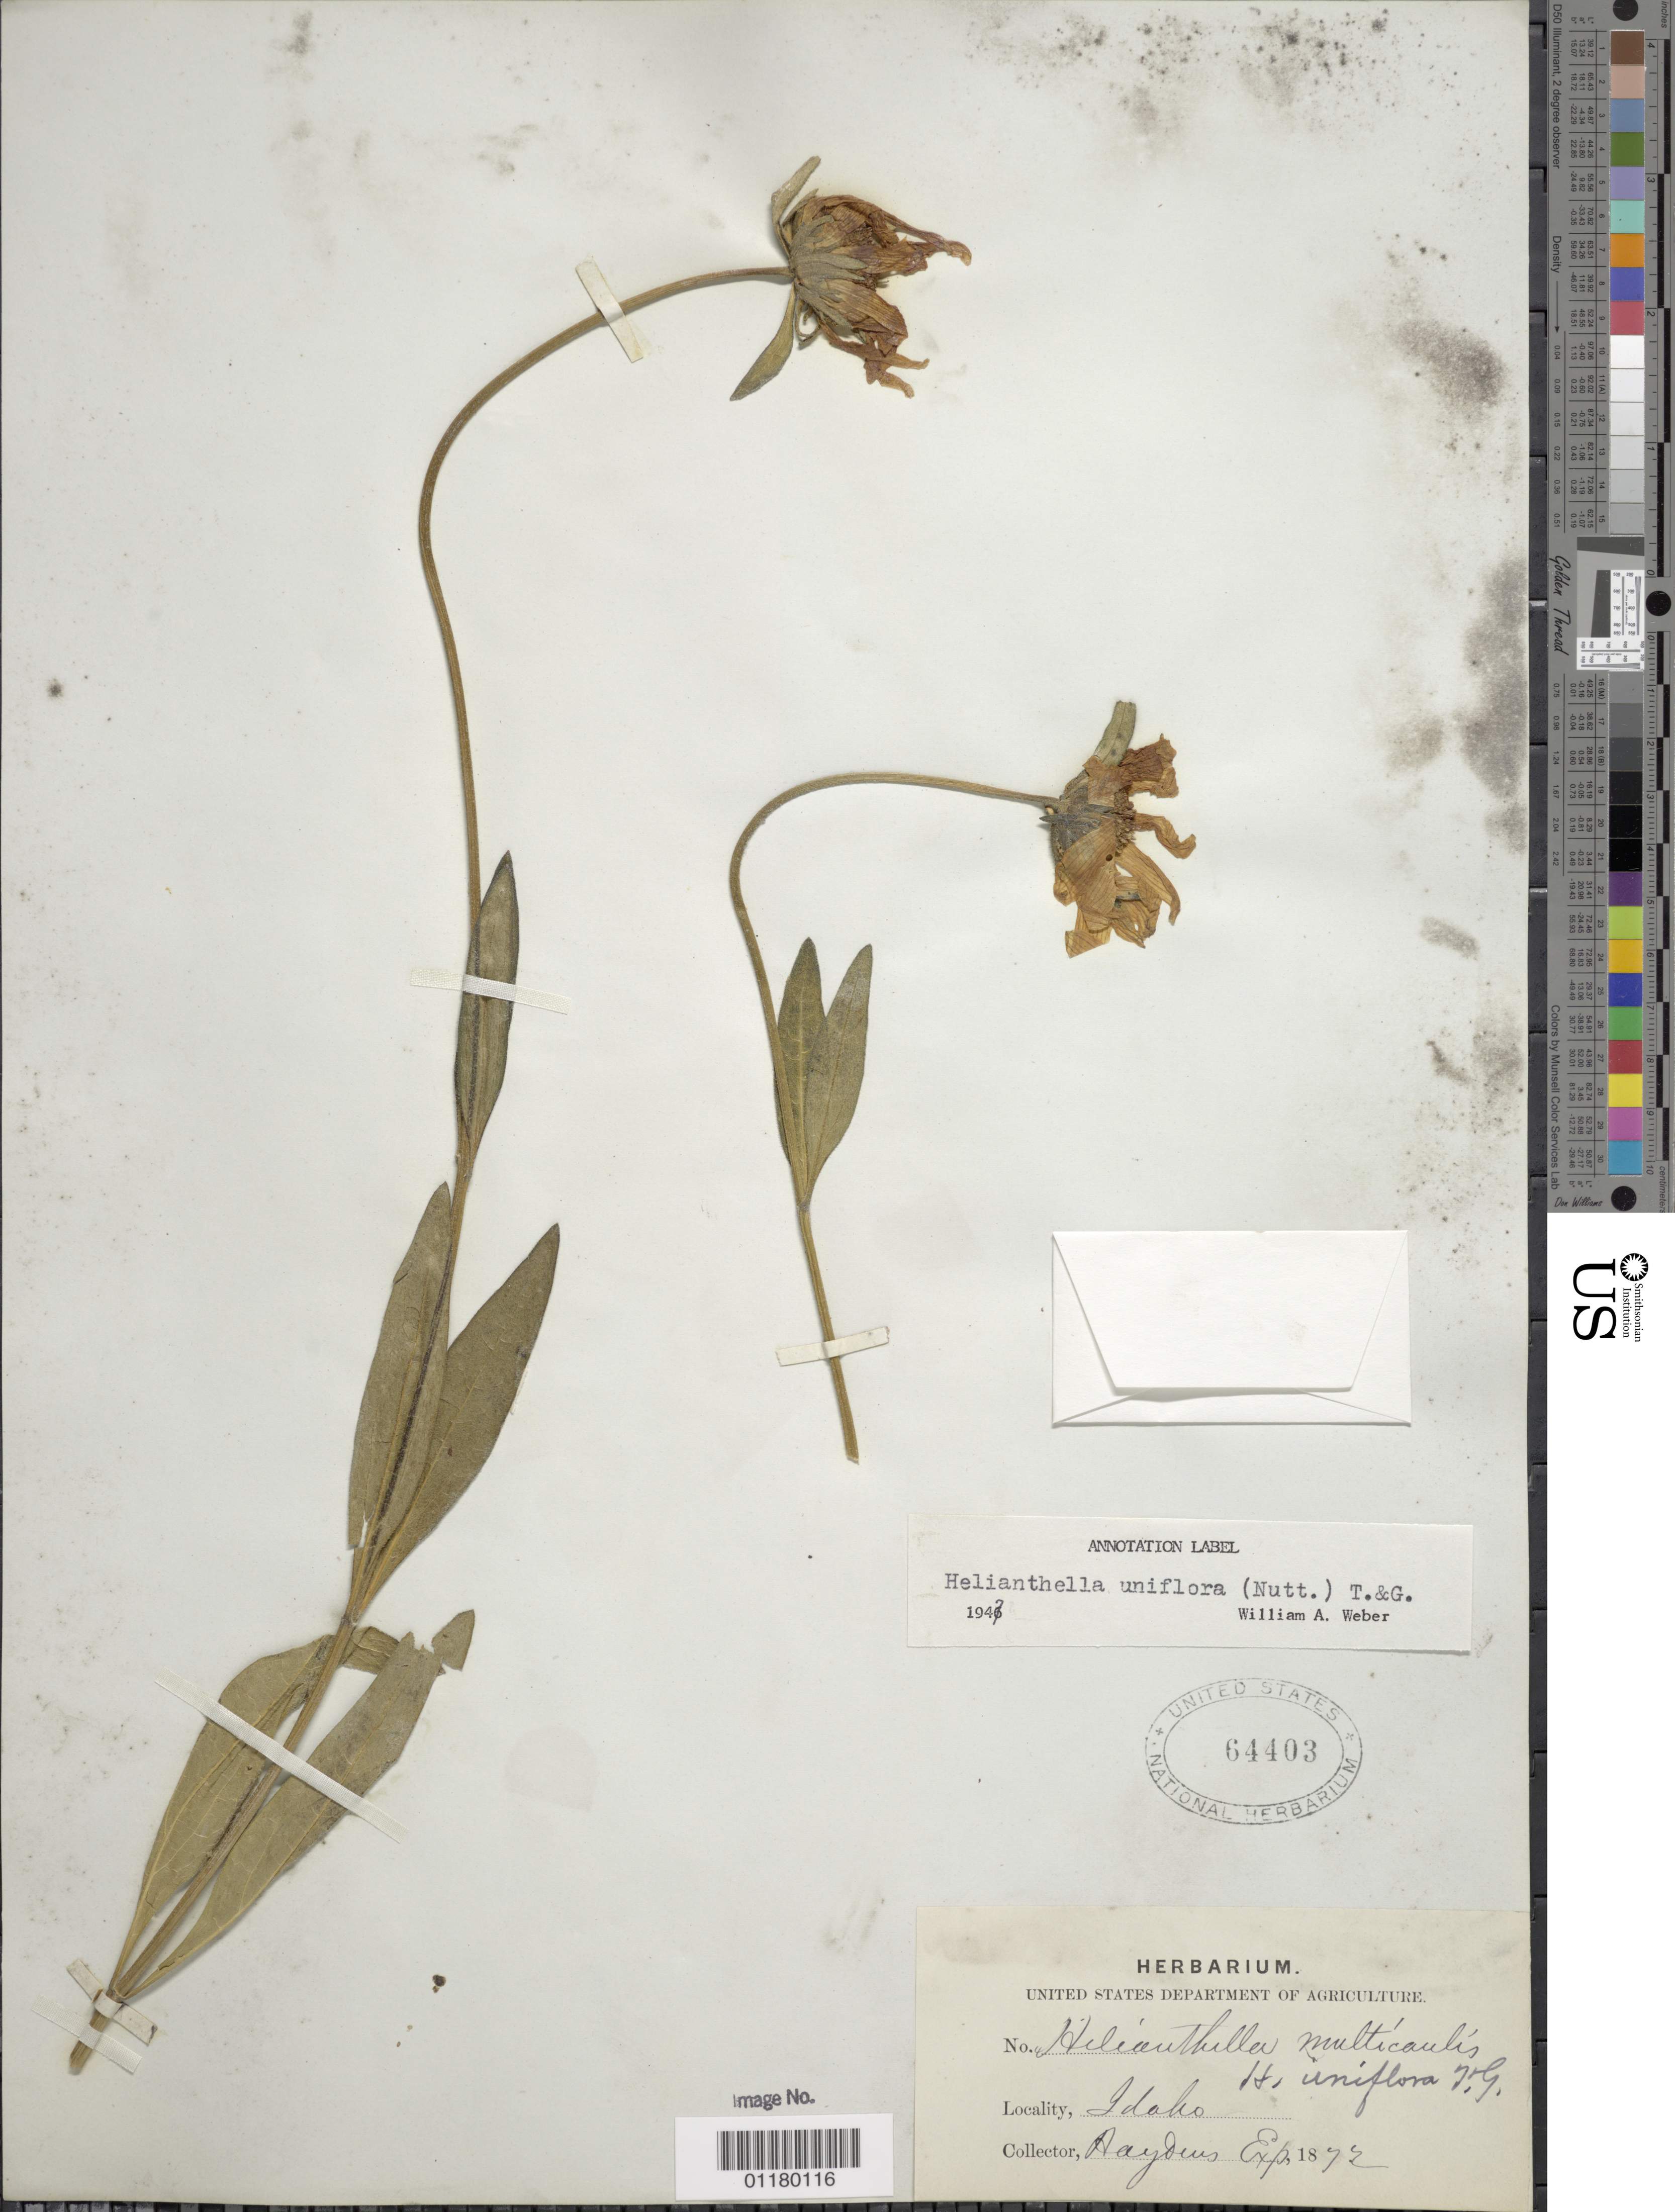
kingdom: Plantae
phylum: Tracheophyta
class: Magnoliopsida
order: Asterales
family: Asteraceae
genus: Helianthella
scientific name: Helianthella uniflora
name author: Torr. & A. Gray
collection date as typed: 1872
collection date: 1872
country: United States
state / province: Idaho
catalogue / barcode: US 64403